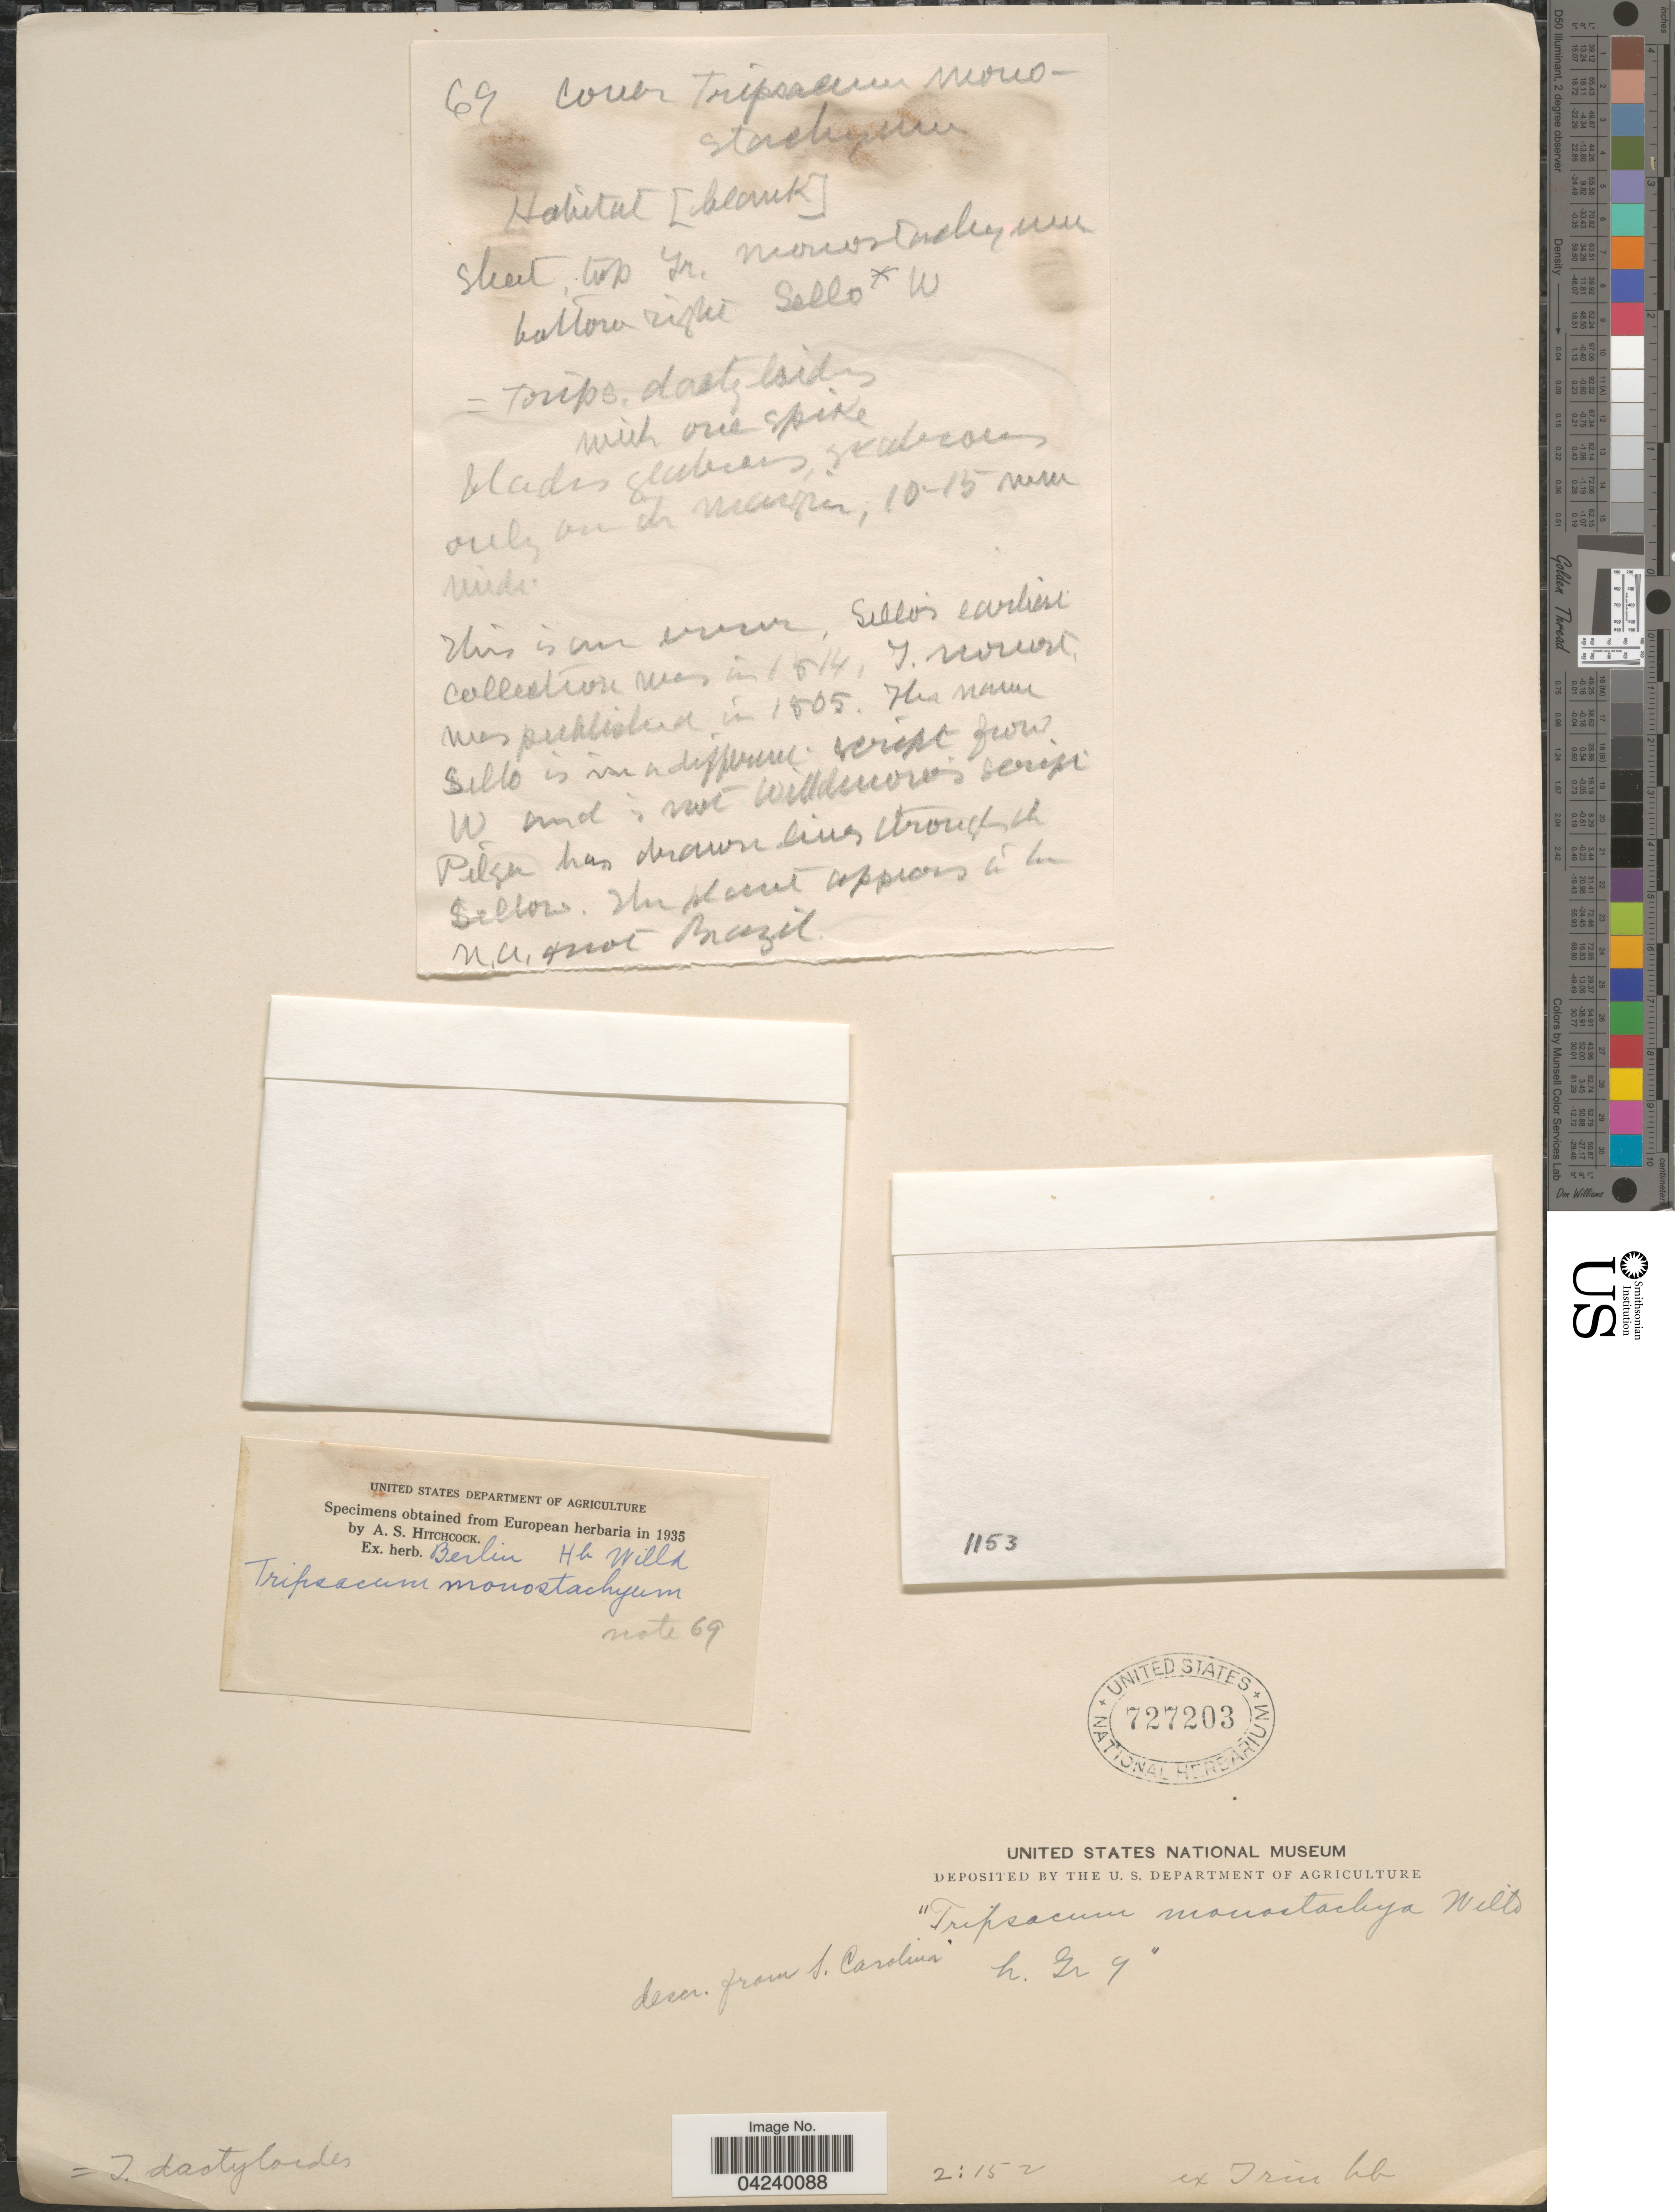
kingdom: Plantae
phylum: Tracheophyta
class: Liliopsida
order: Poales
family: Poaceae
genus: Tripsacum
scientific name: Tripsacum dactyloides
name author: (L.) L.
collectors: ex herb. Trinius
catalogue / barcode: US 727203